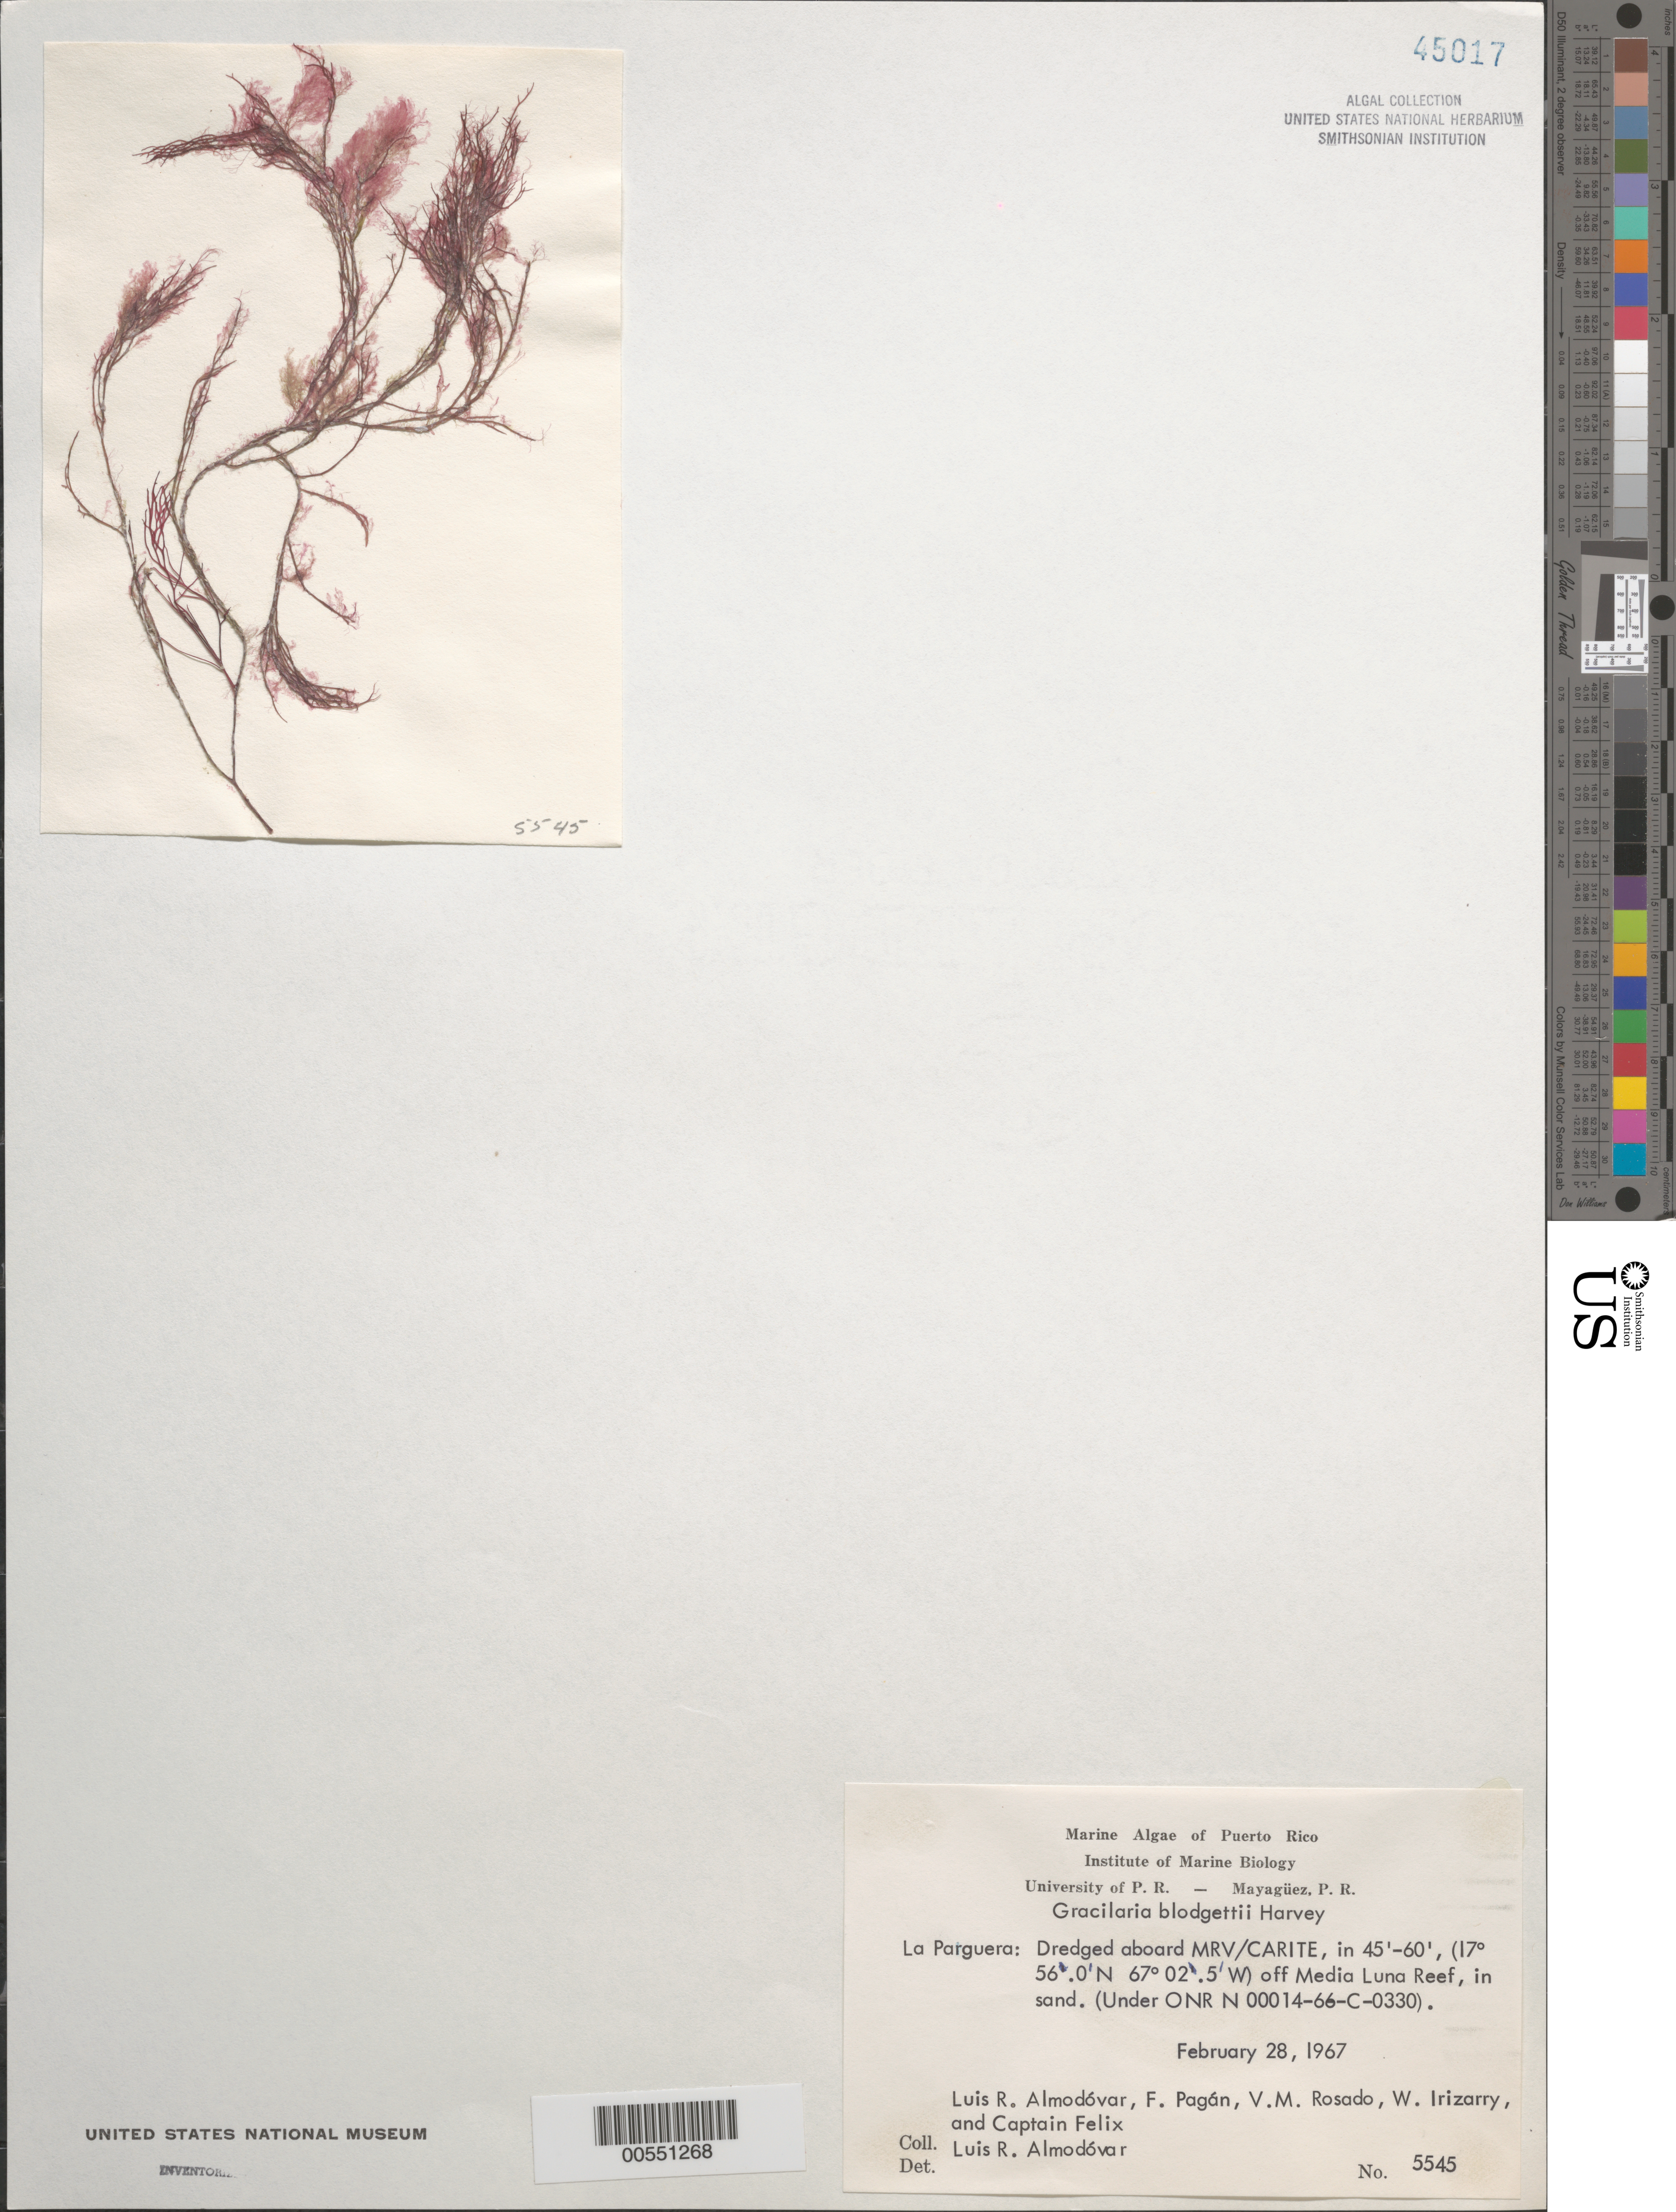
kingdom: Plantae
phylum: Rhodophyta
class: Florideophyceae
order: Gracilariales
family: Gracilariaceae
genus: Gracilaria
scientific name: Gracilaria blodgettii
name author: Harv.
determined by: Almodovar, L. R.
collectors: L. Almodovar, F. Pagan, V. Rosado, W. Irizarry & C. Felix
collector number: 5545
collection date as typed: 28 Feb 1967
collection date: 1967-02-28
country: Puerto Rico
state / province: Lajas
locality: La Parguera, off Media Luna Reef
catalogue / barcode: US 45017